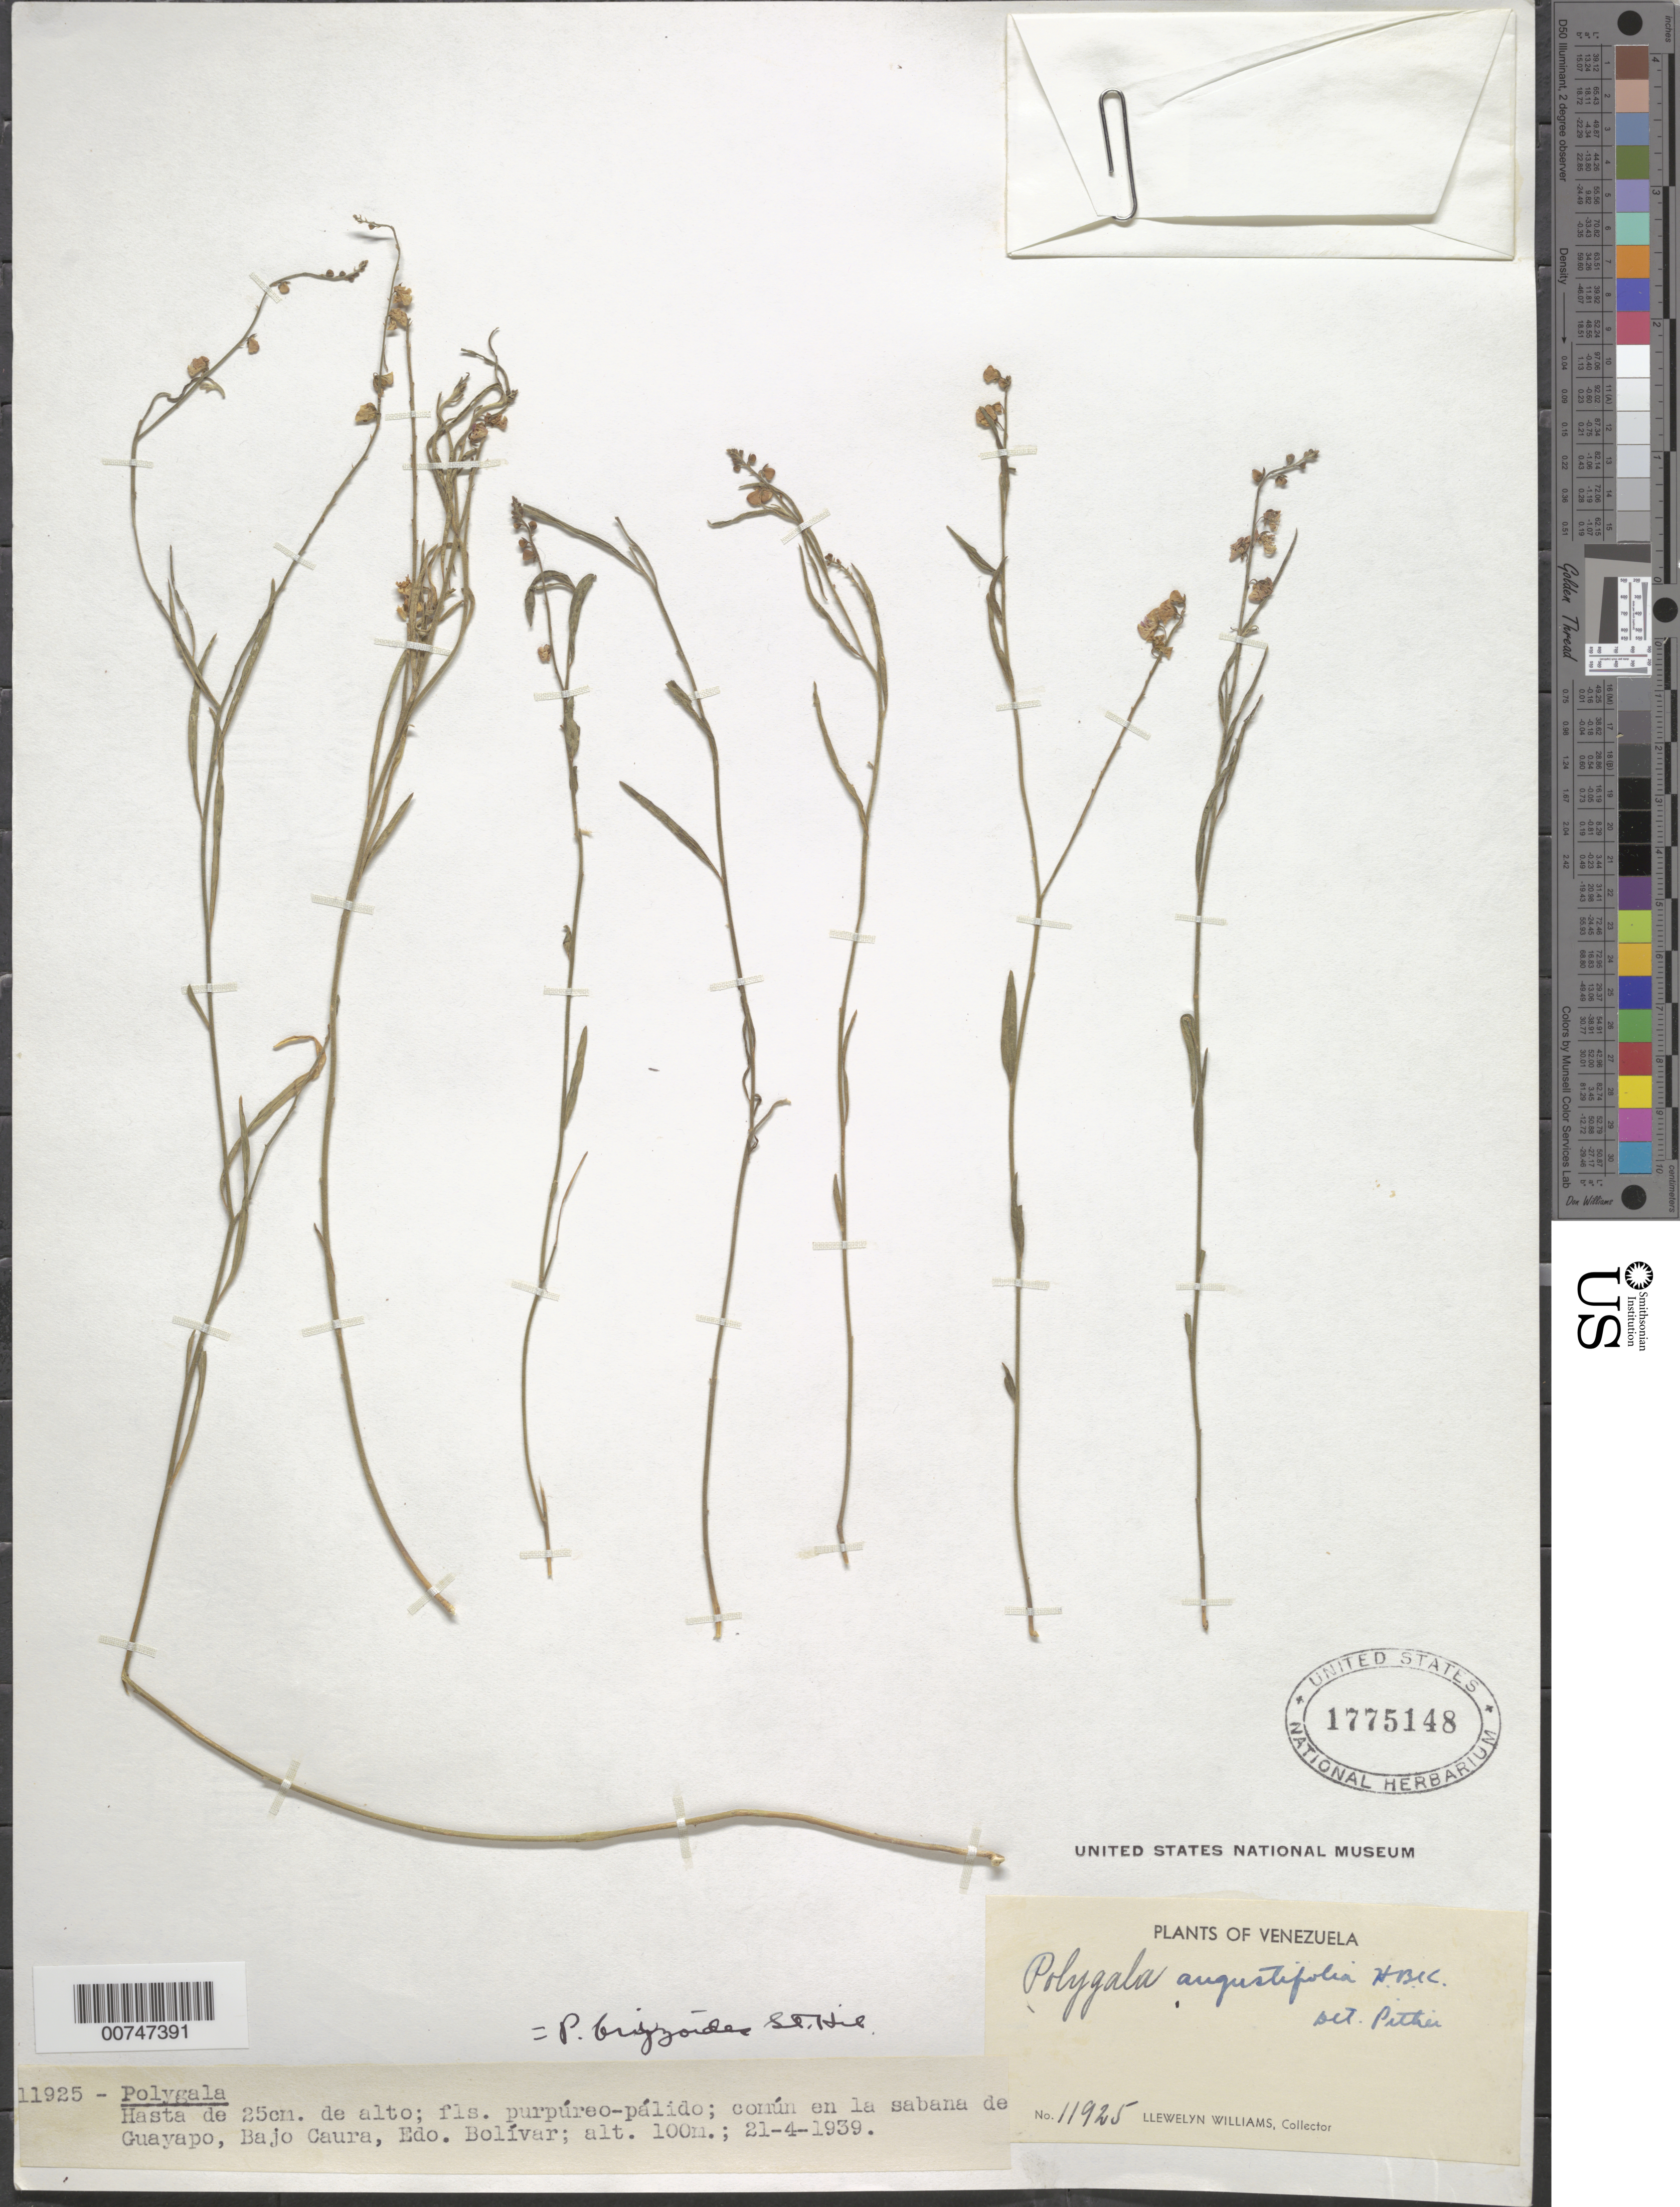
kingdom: Plantae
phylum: Tracheophyta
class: Magnoliopsida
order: Fabales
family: Polygalaceae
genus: Asemeia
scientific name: Asemeia violacea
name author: (Aubl.) J.F.B. Pastore & J.R. Abbott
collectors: Ll. Williams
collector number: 11925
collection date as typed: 21-Apr-39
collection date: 1939-04-21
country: Venezuela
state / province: Bolívar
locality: Guayapo, Bajo Caura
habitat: Savanna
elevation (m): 100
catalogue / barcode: US 1775148